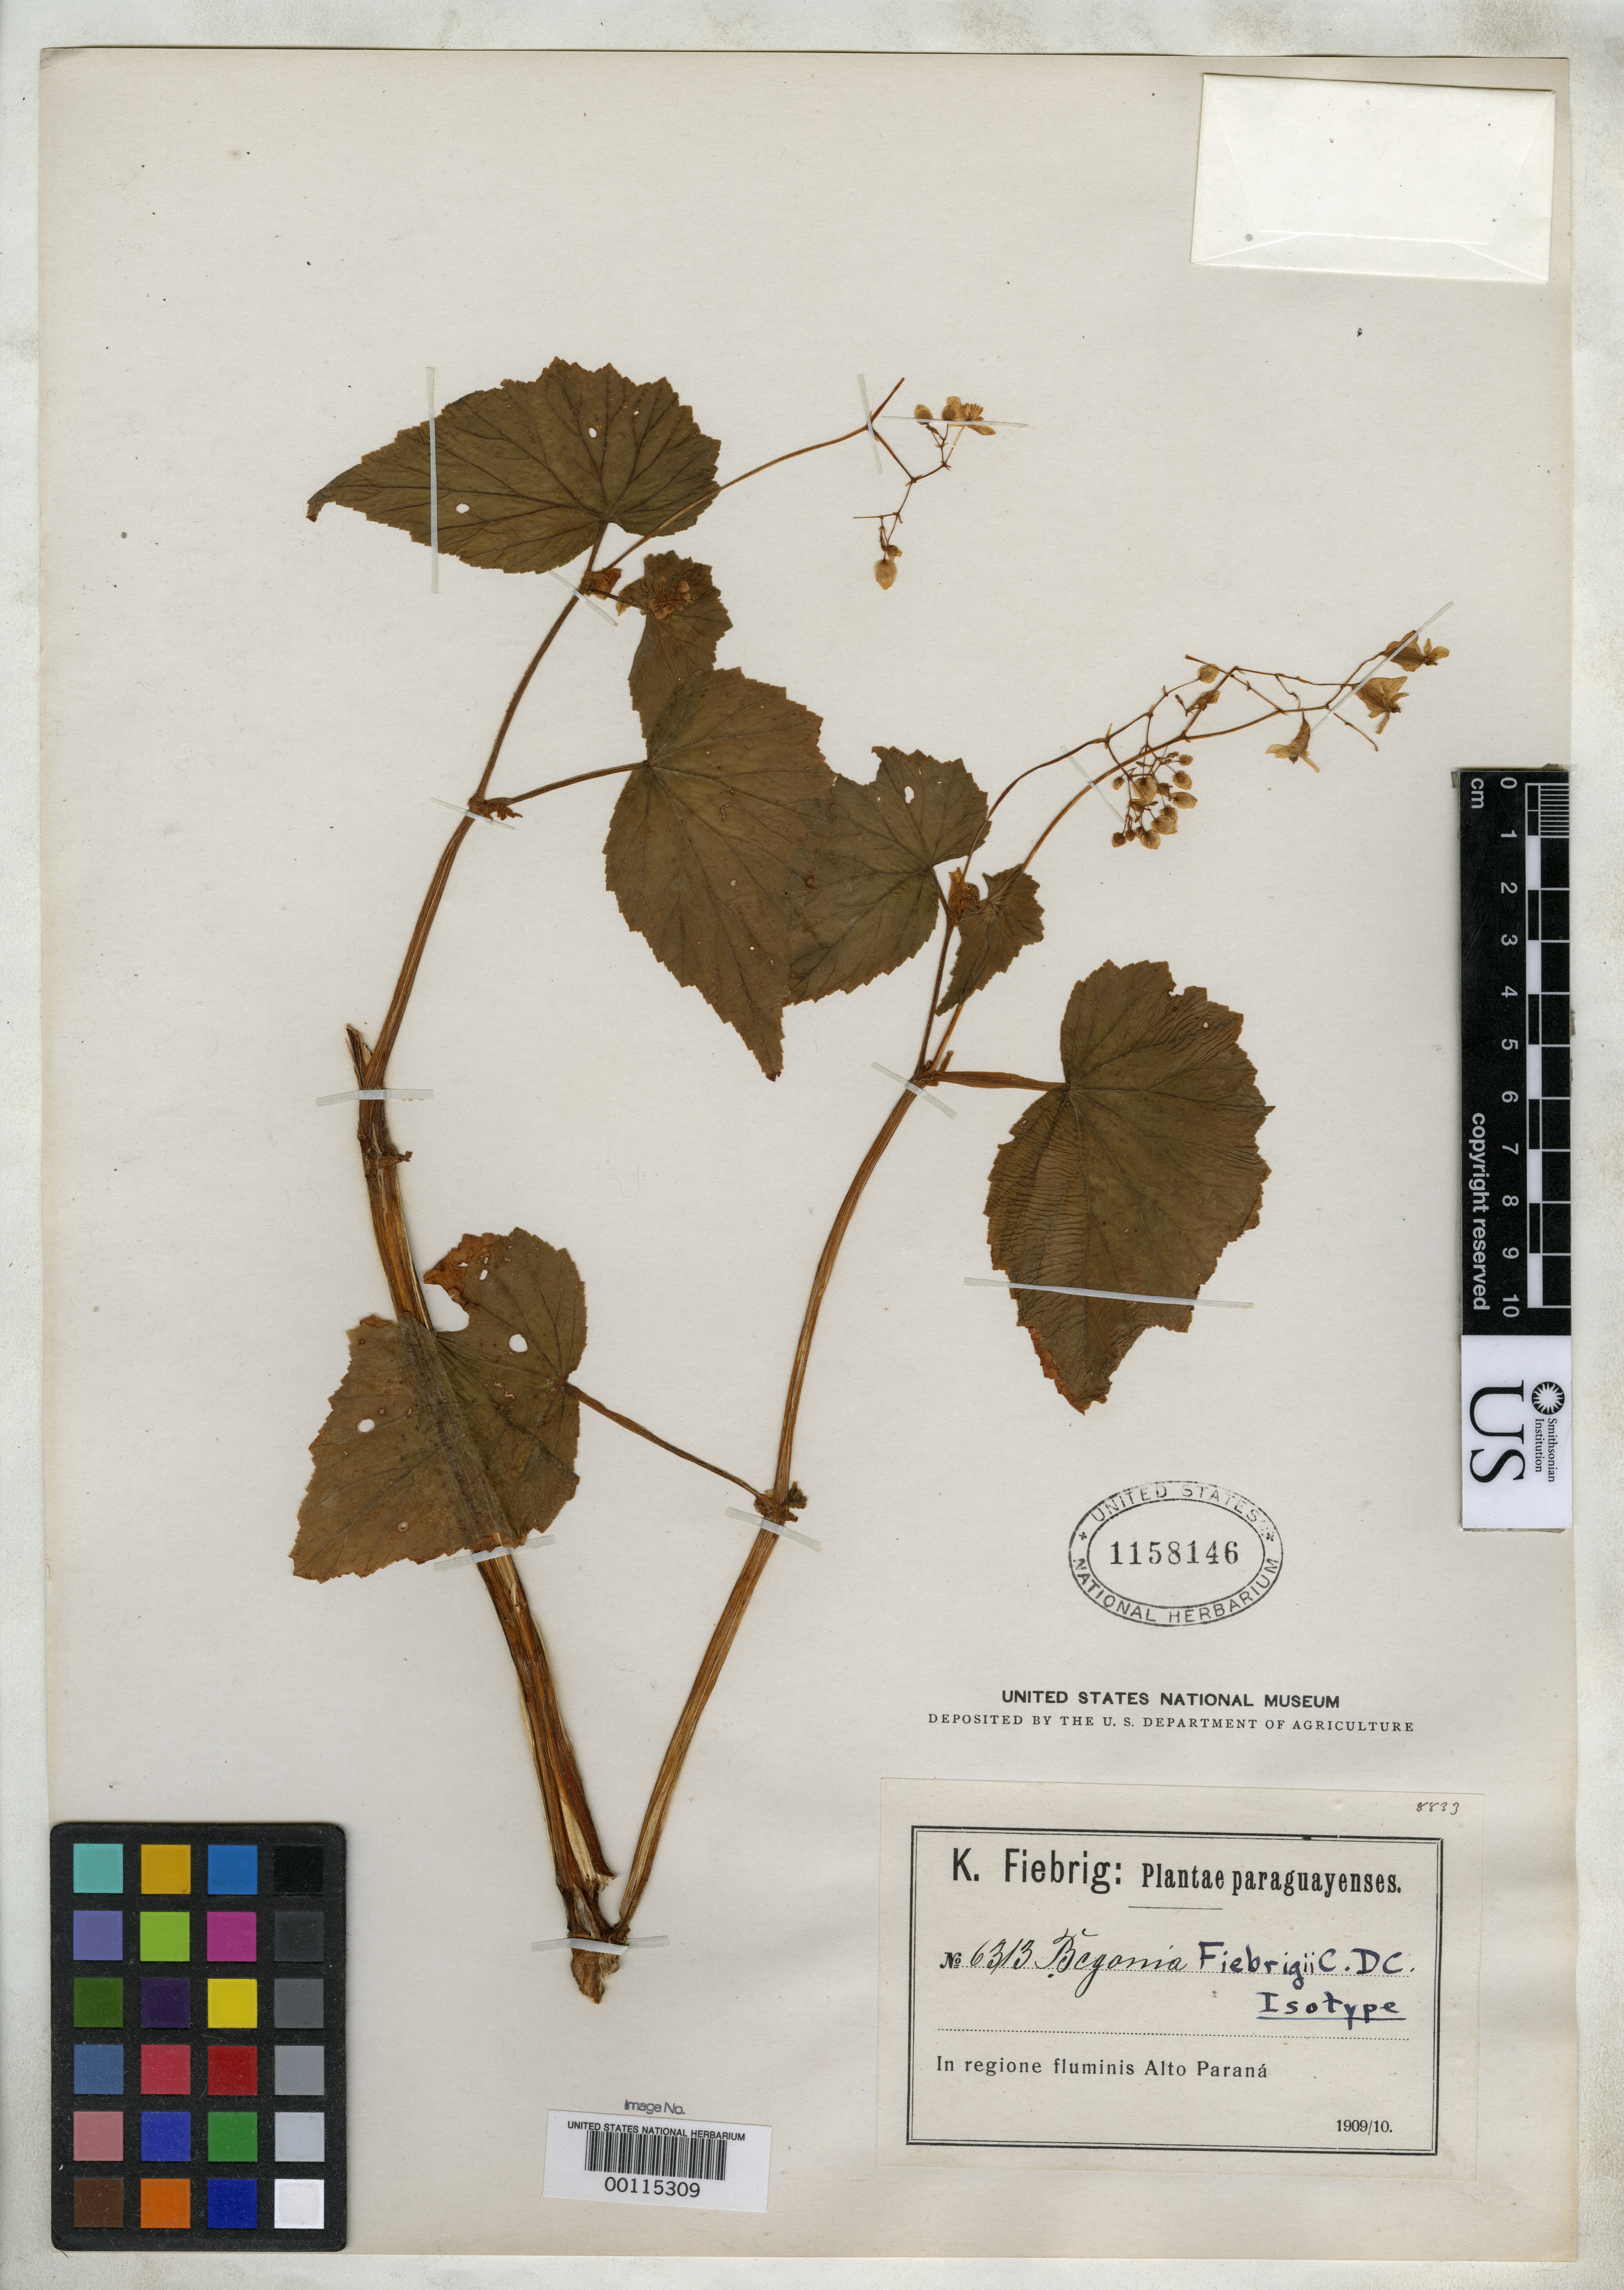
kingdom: Plantae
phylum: Tracheophyta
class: Magnoliopsida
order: Cucurbitales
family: Begoniaceae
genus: Begonia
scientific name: Begonia fiebrigii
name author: C. DC.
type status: Isotype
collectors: K. Fiebrig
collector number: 6313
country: Paraguay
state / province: Alto Paraná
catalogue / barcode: US 1158146